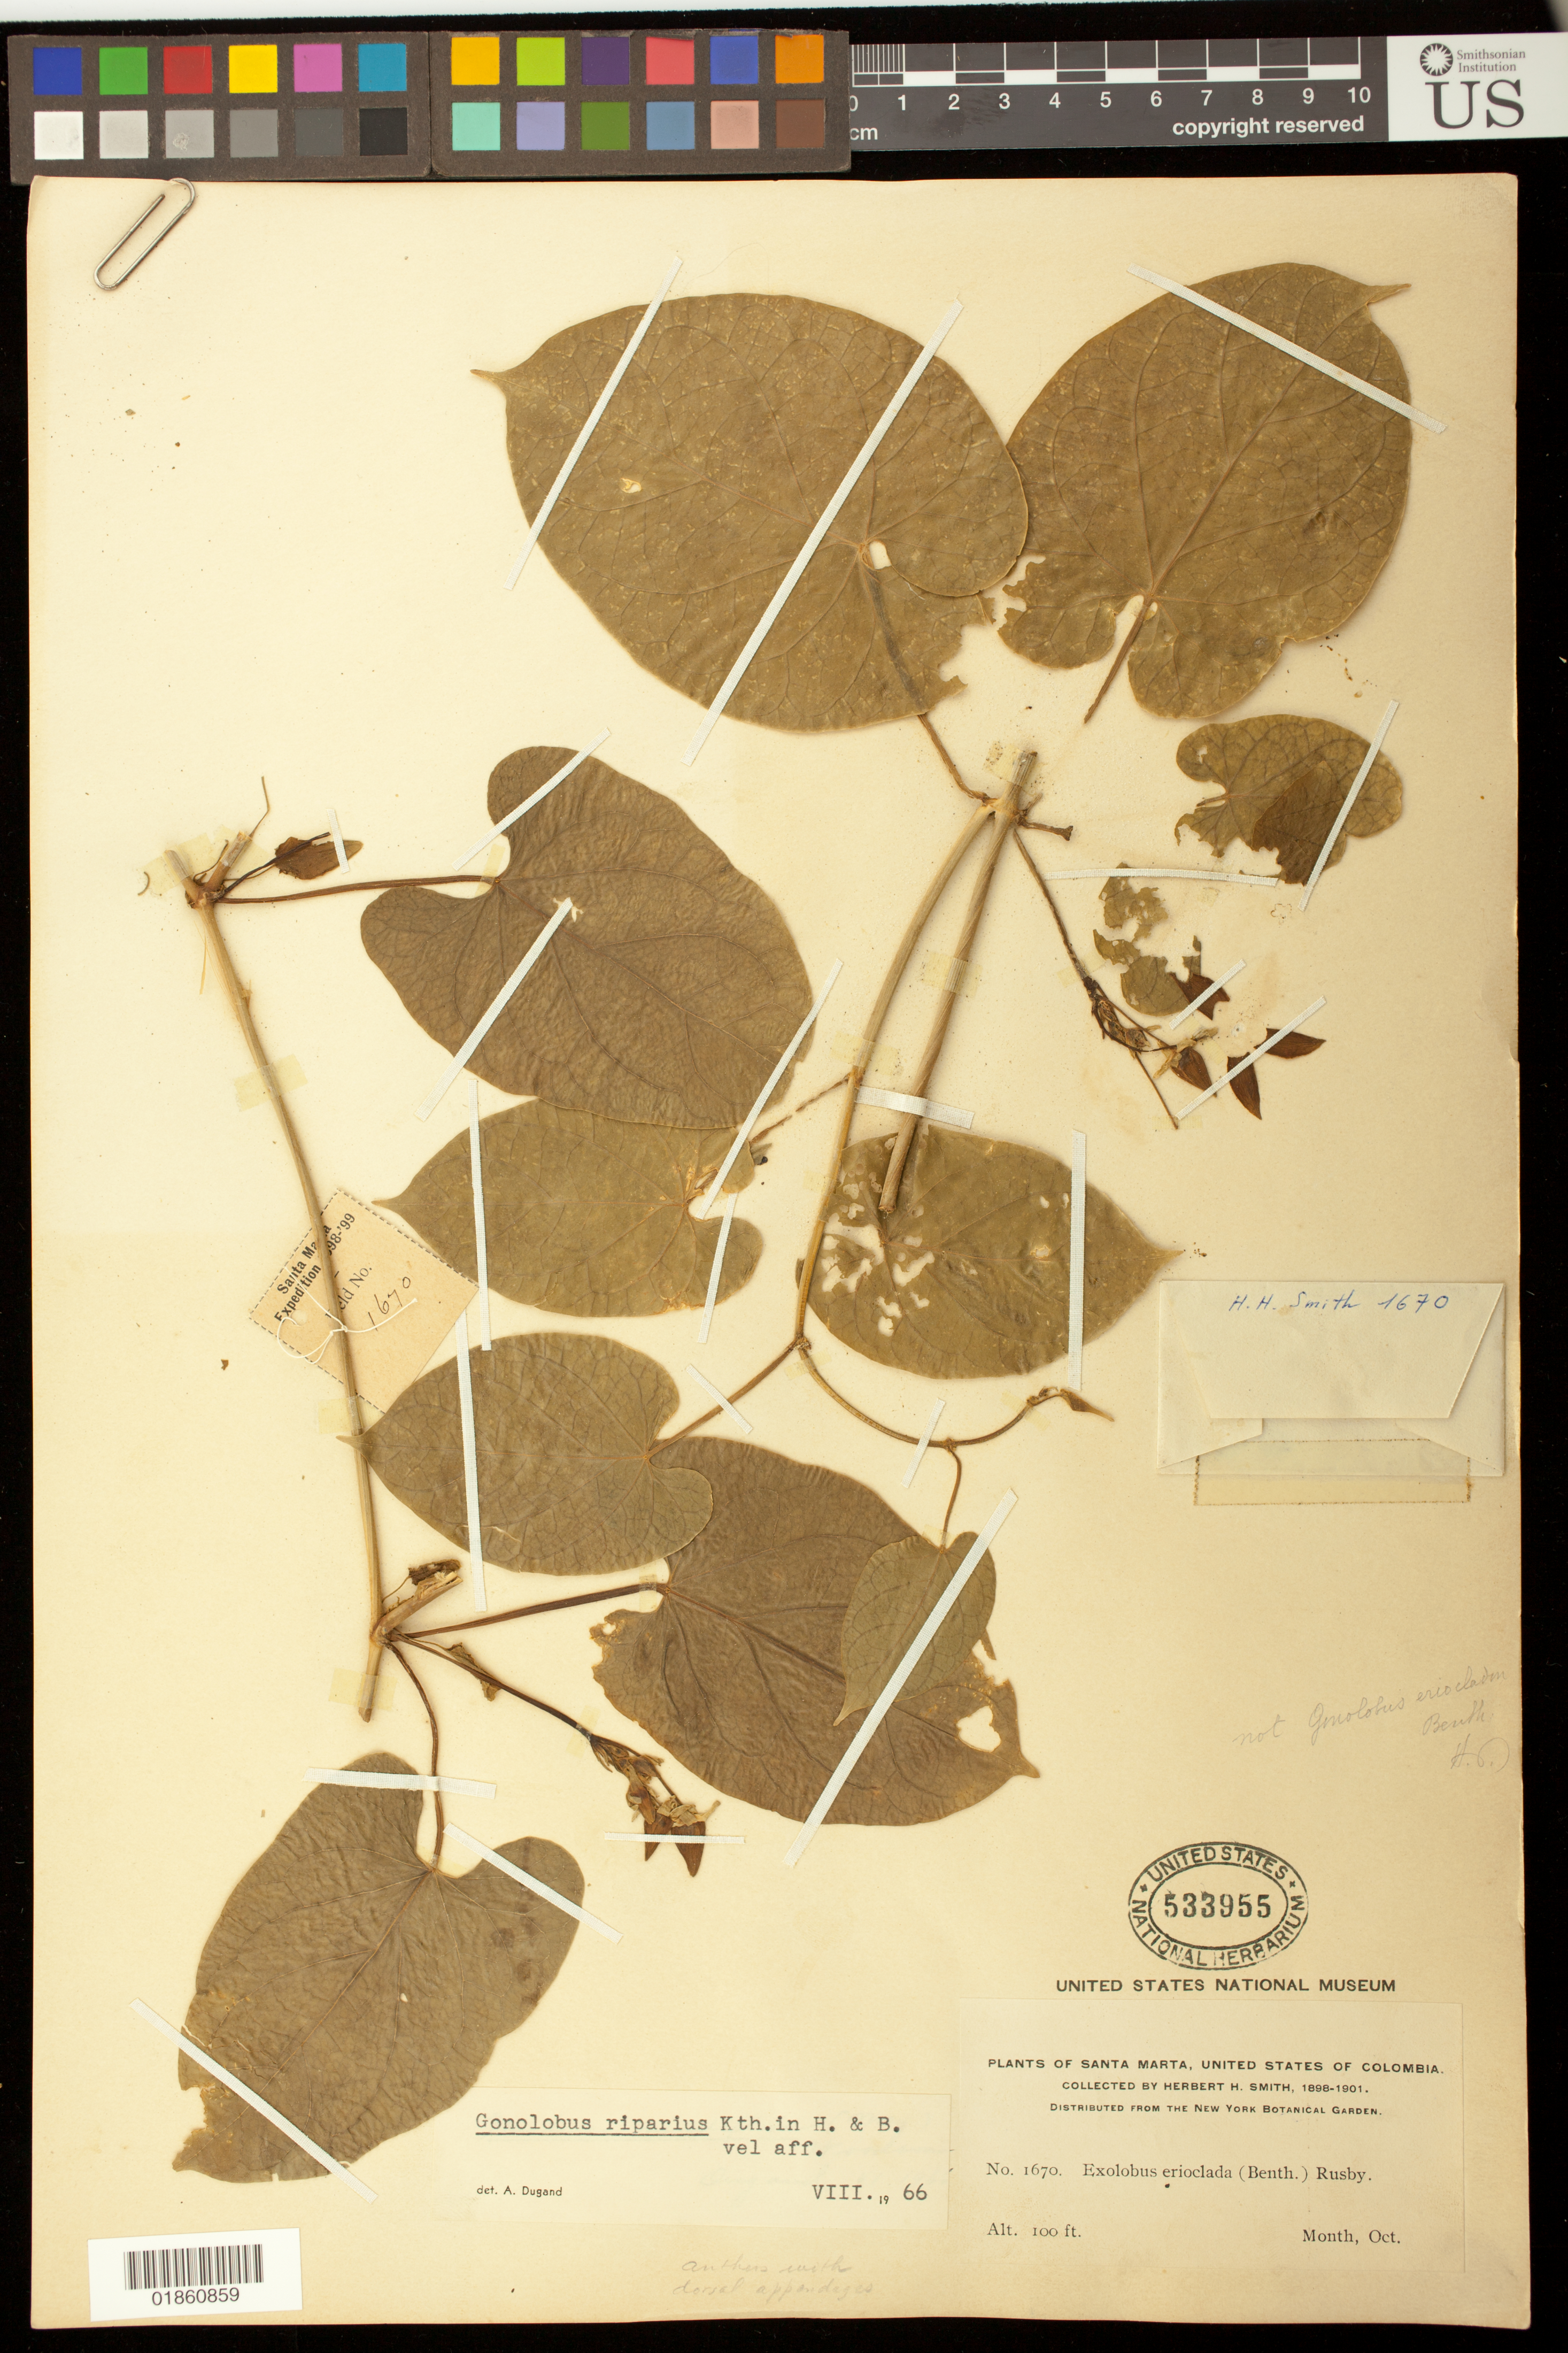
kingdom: Plantae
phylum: Tracheophyta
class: Magnoliopsida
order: Gentianales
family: Apocynaceae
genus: Gonolobus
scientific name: Gonolobus riparius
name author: Kunth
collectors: H. H. Smith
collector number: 1670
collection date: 1898-10/1899-10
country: Colombia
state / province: Magdalena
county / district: Santa Marta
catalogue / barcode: US 533955